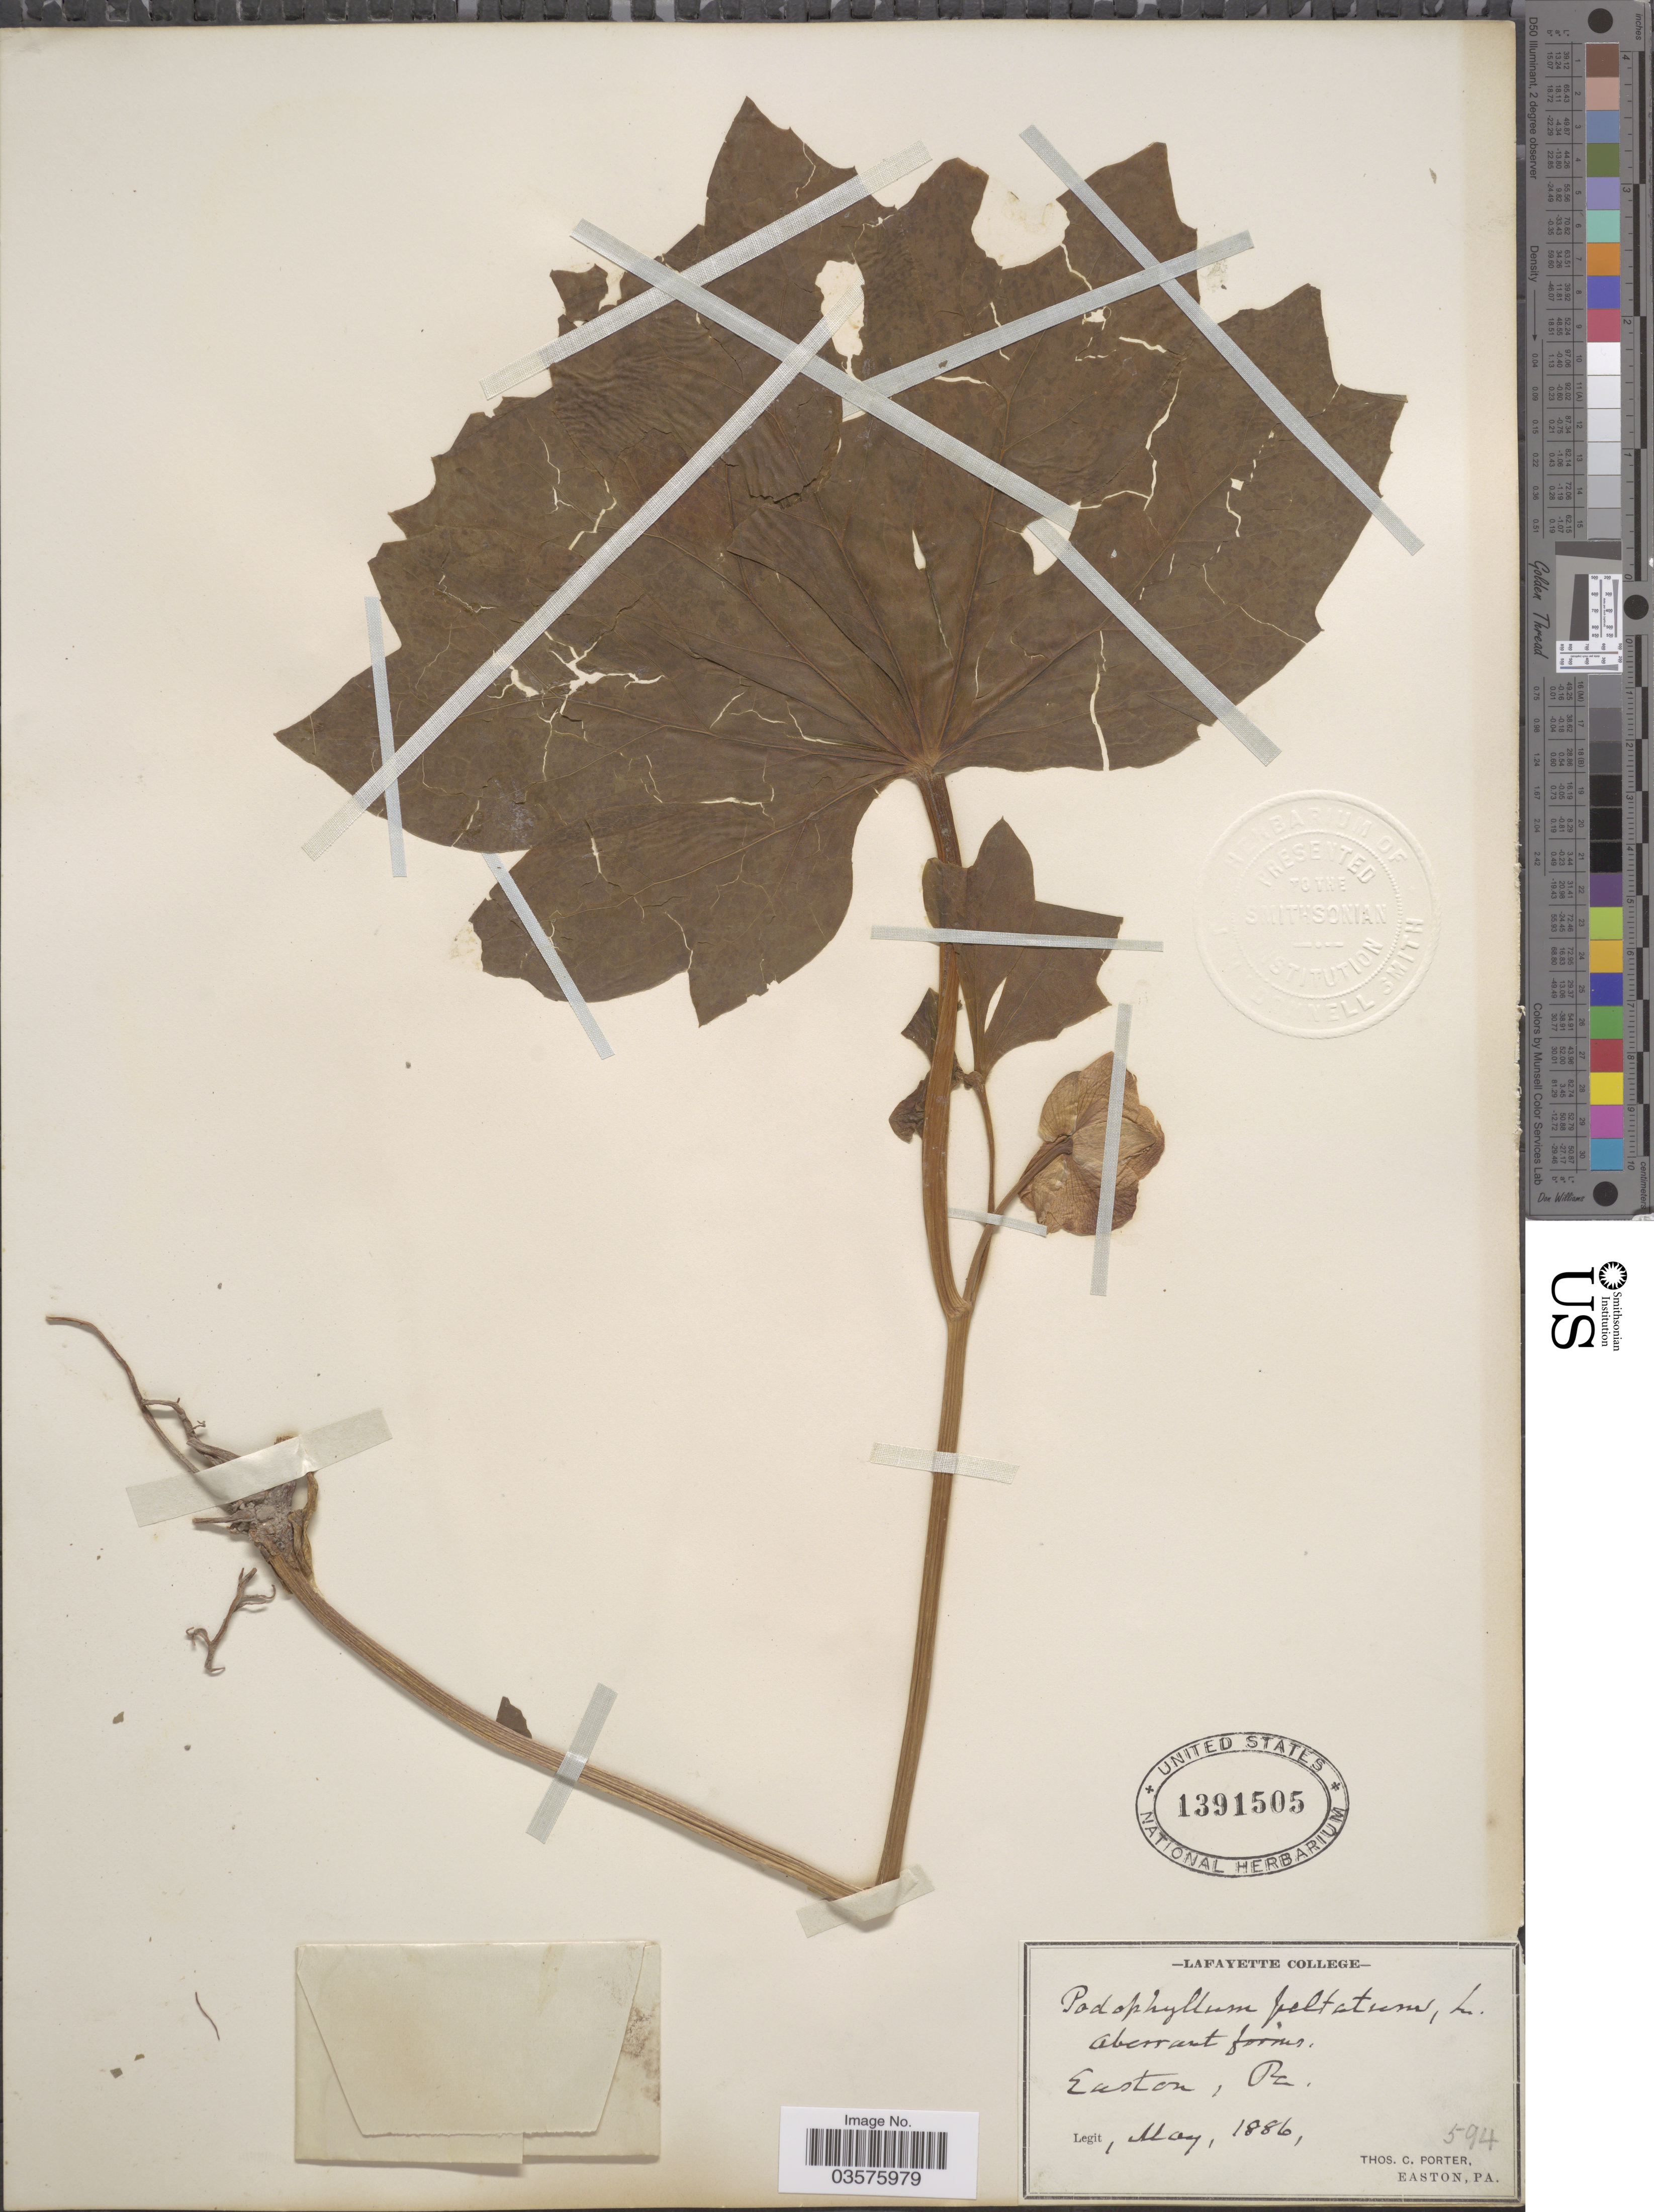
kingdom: Plantae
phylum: Tracheophyta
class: Magnoliopsida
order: Ranunculales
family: Berberidaceae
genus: Podophyllum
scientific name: Podophyllum peltatum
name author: L.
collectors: T. Porter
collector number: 594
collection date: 1886-05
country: United States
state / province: Pennsylvania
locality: Easton.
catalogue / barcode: US 1391505